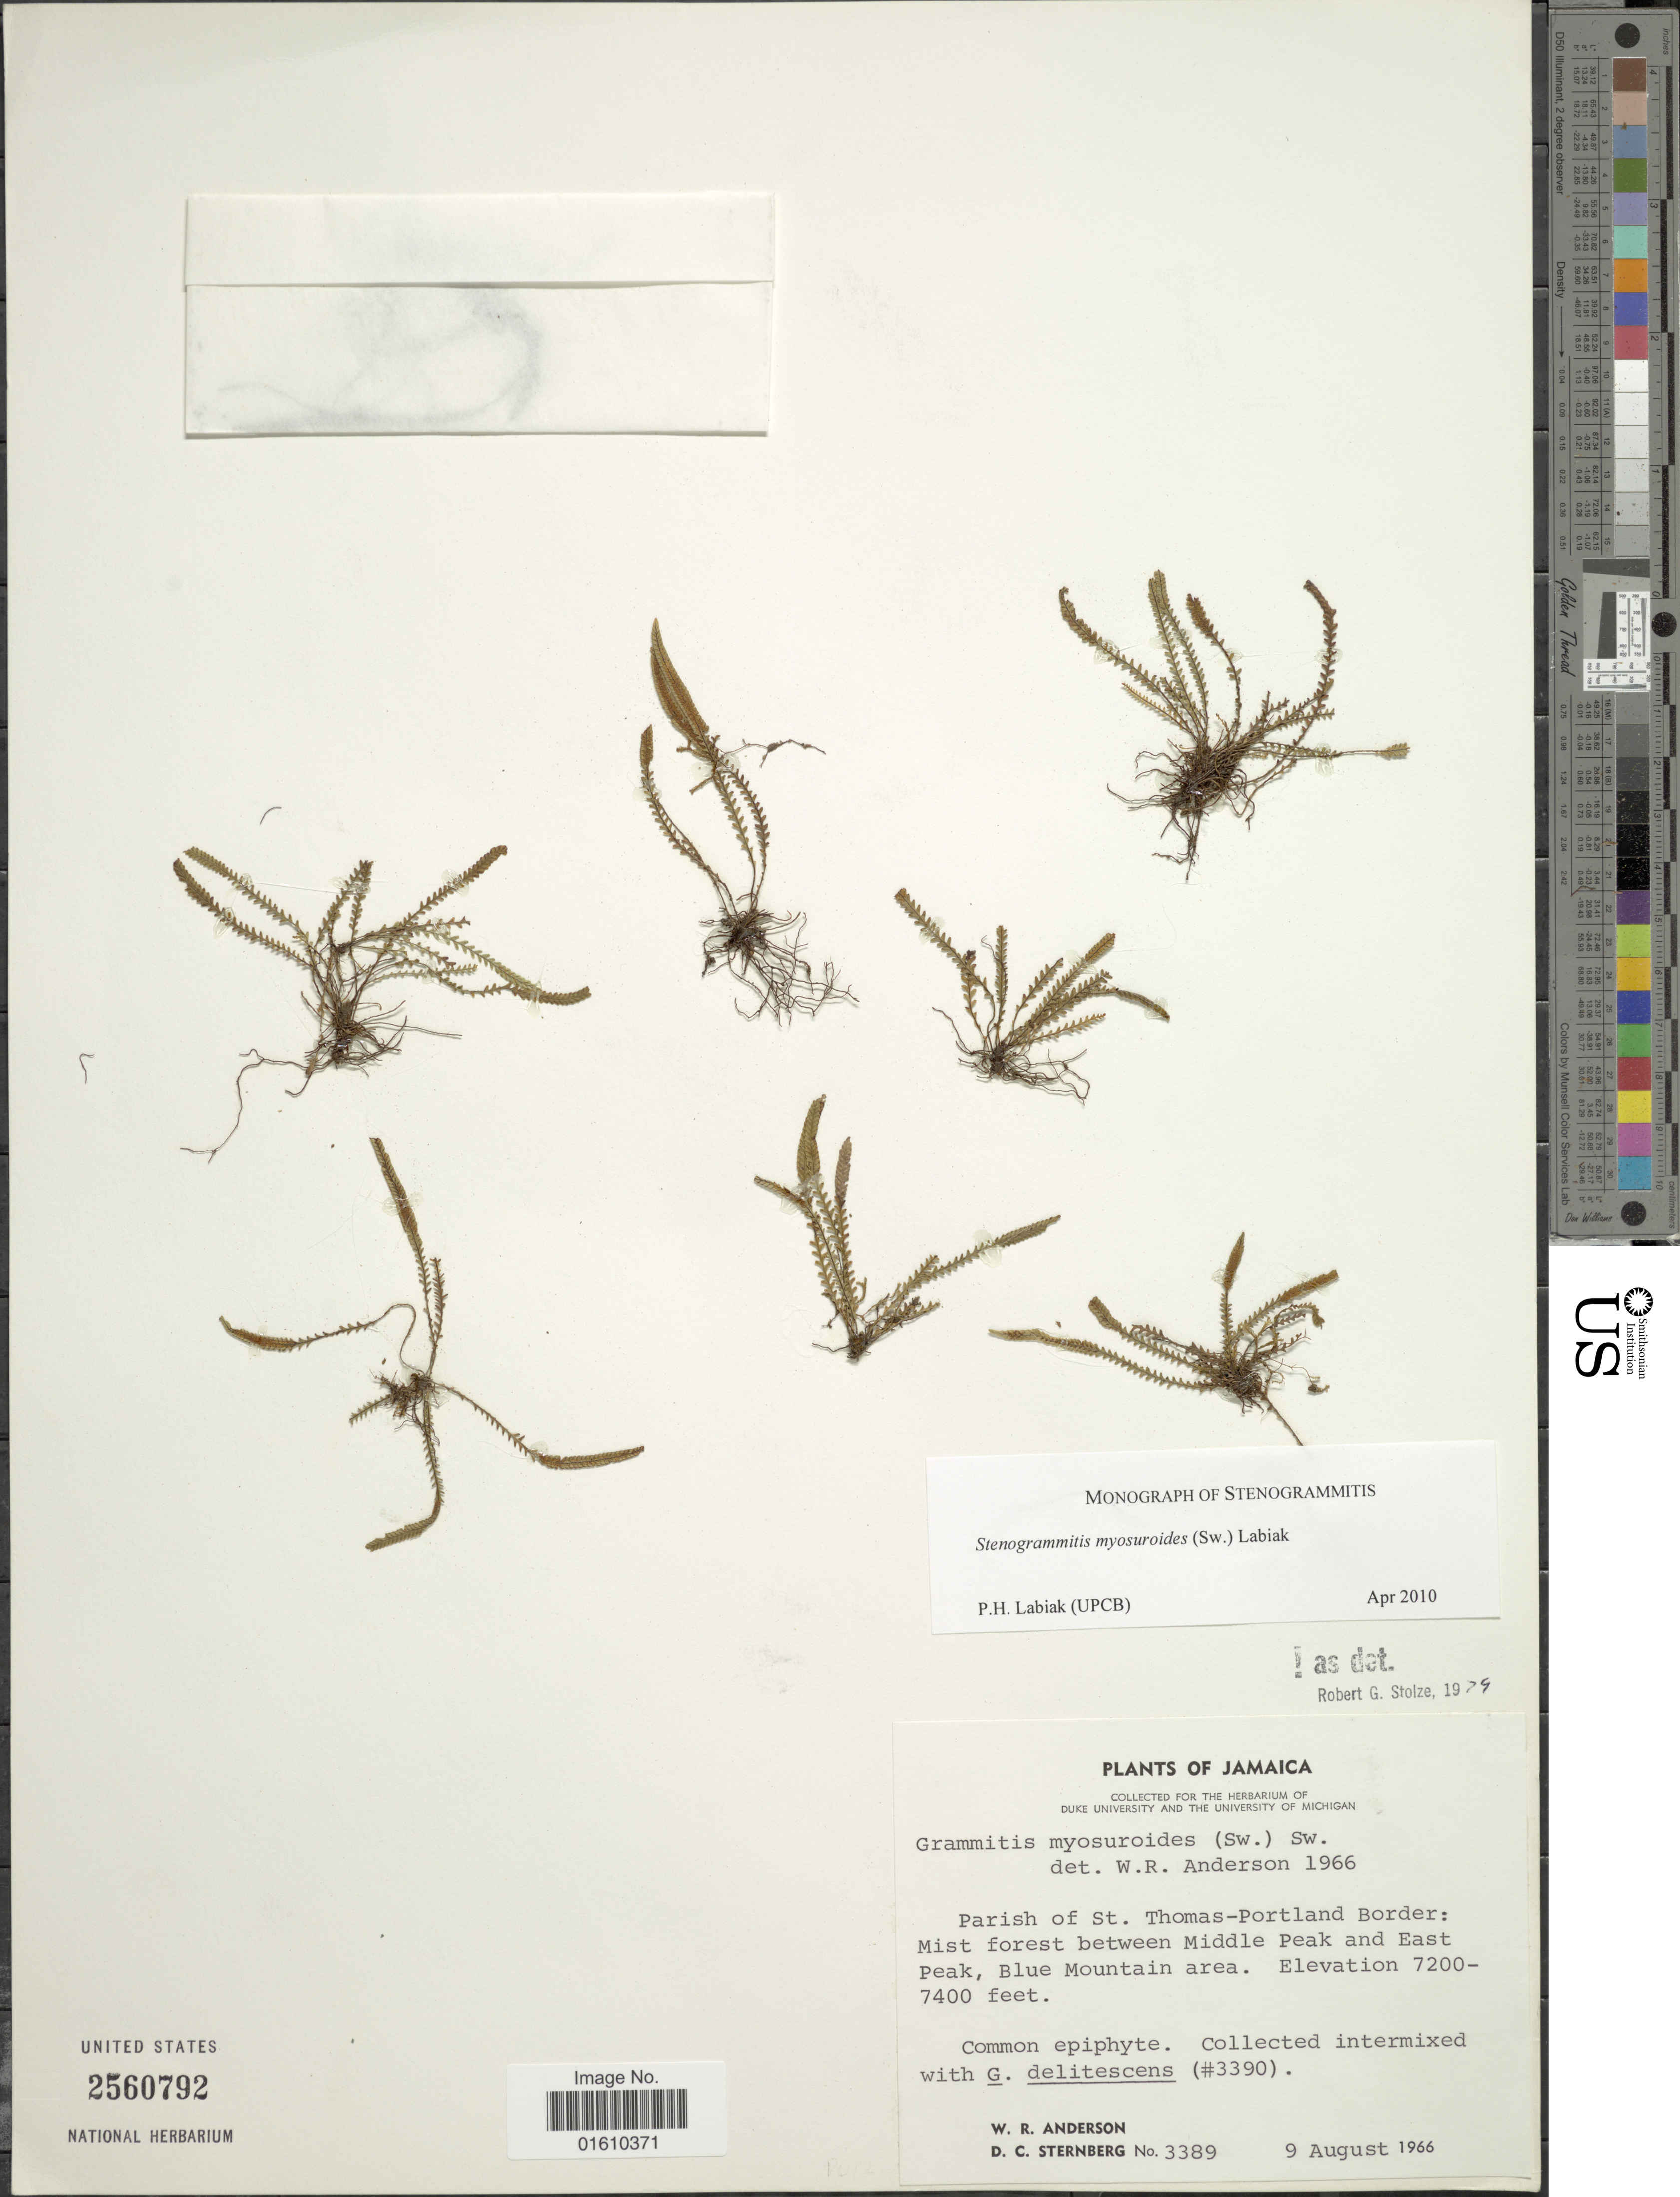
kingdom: Plantae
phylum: Tracheophyta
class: Polypodiopsida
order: Polypodiales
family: Polypodiaceae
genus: Stenogrammitis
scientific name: Stenogrammitis myosuroides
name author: (Sw.) Labiak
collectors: W. Anderson & D. Sternberg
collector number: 3389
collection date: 1966-08-09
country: Jamaica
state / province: Saint Thomas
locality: Parish of St. Thomas-Portland Border: Mist forest between Middle Peak and East Peak, Blue Mountain area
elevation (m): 2195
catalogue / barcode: US 2560792